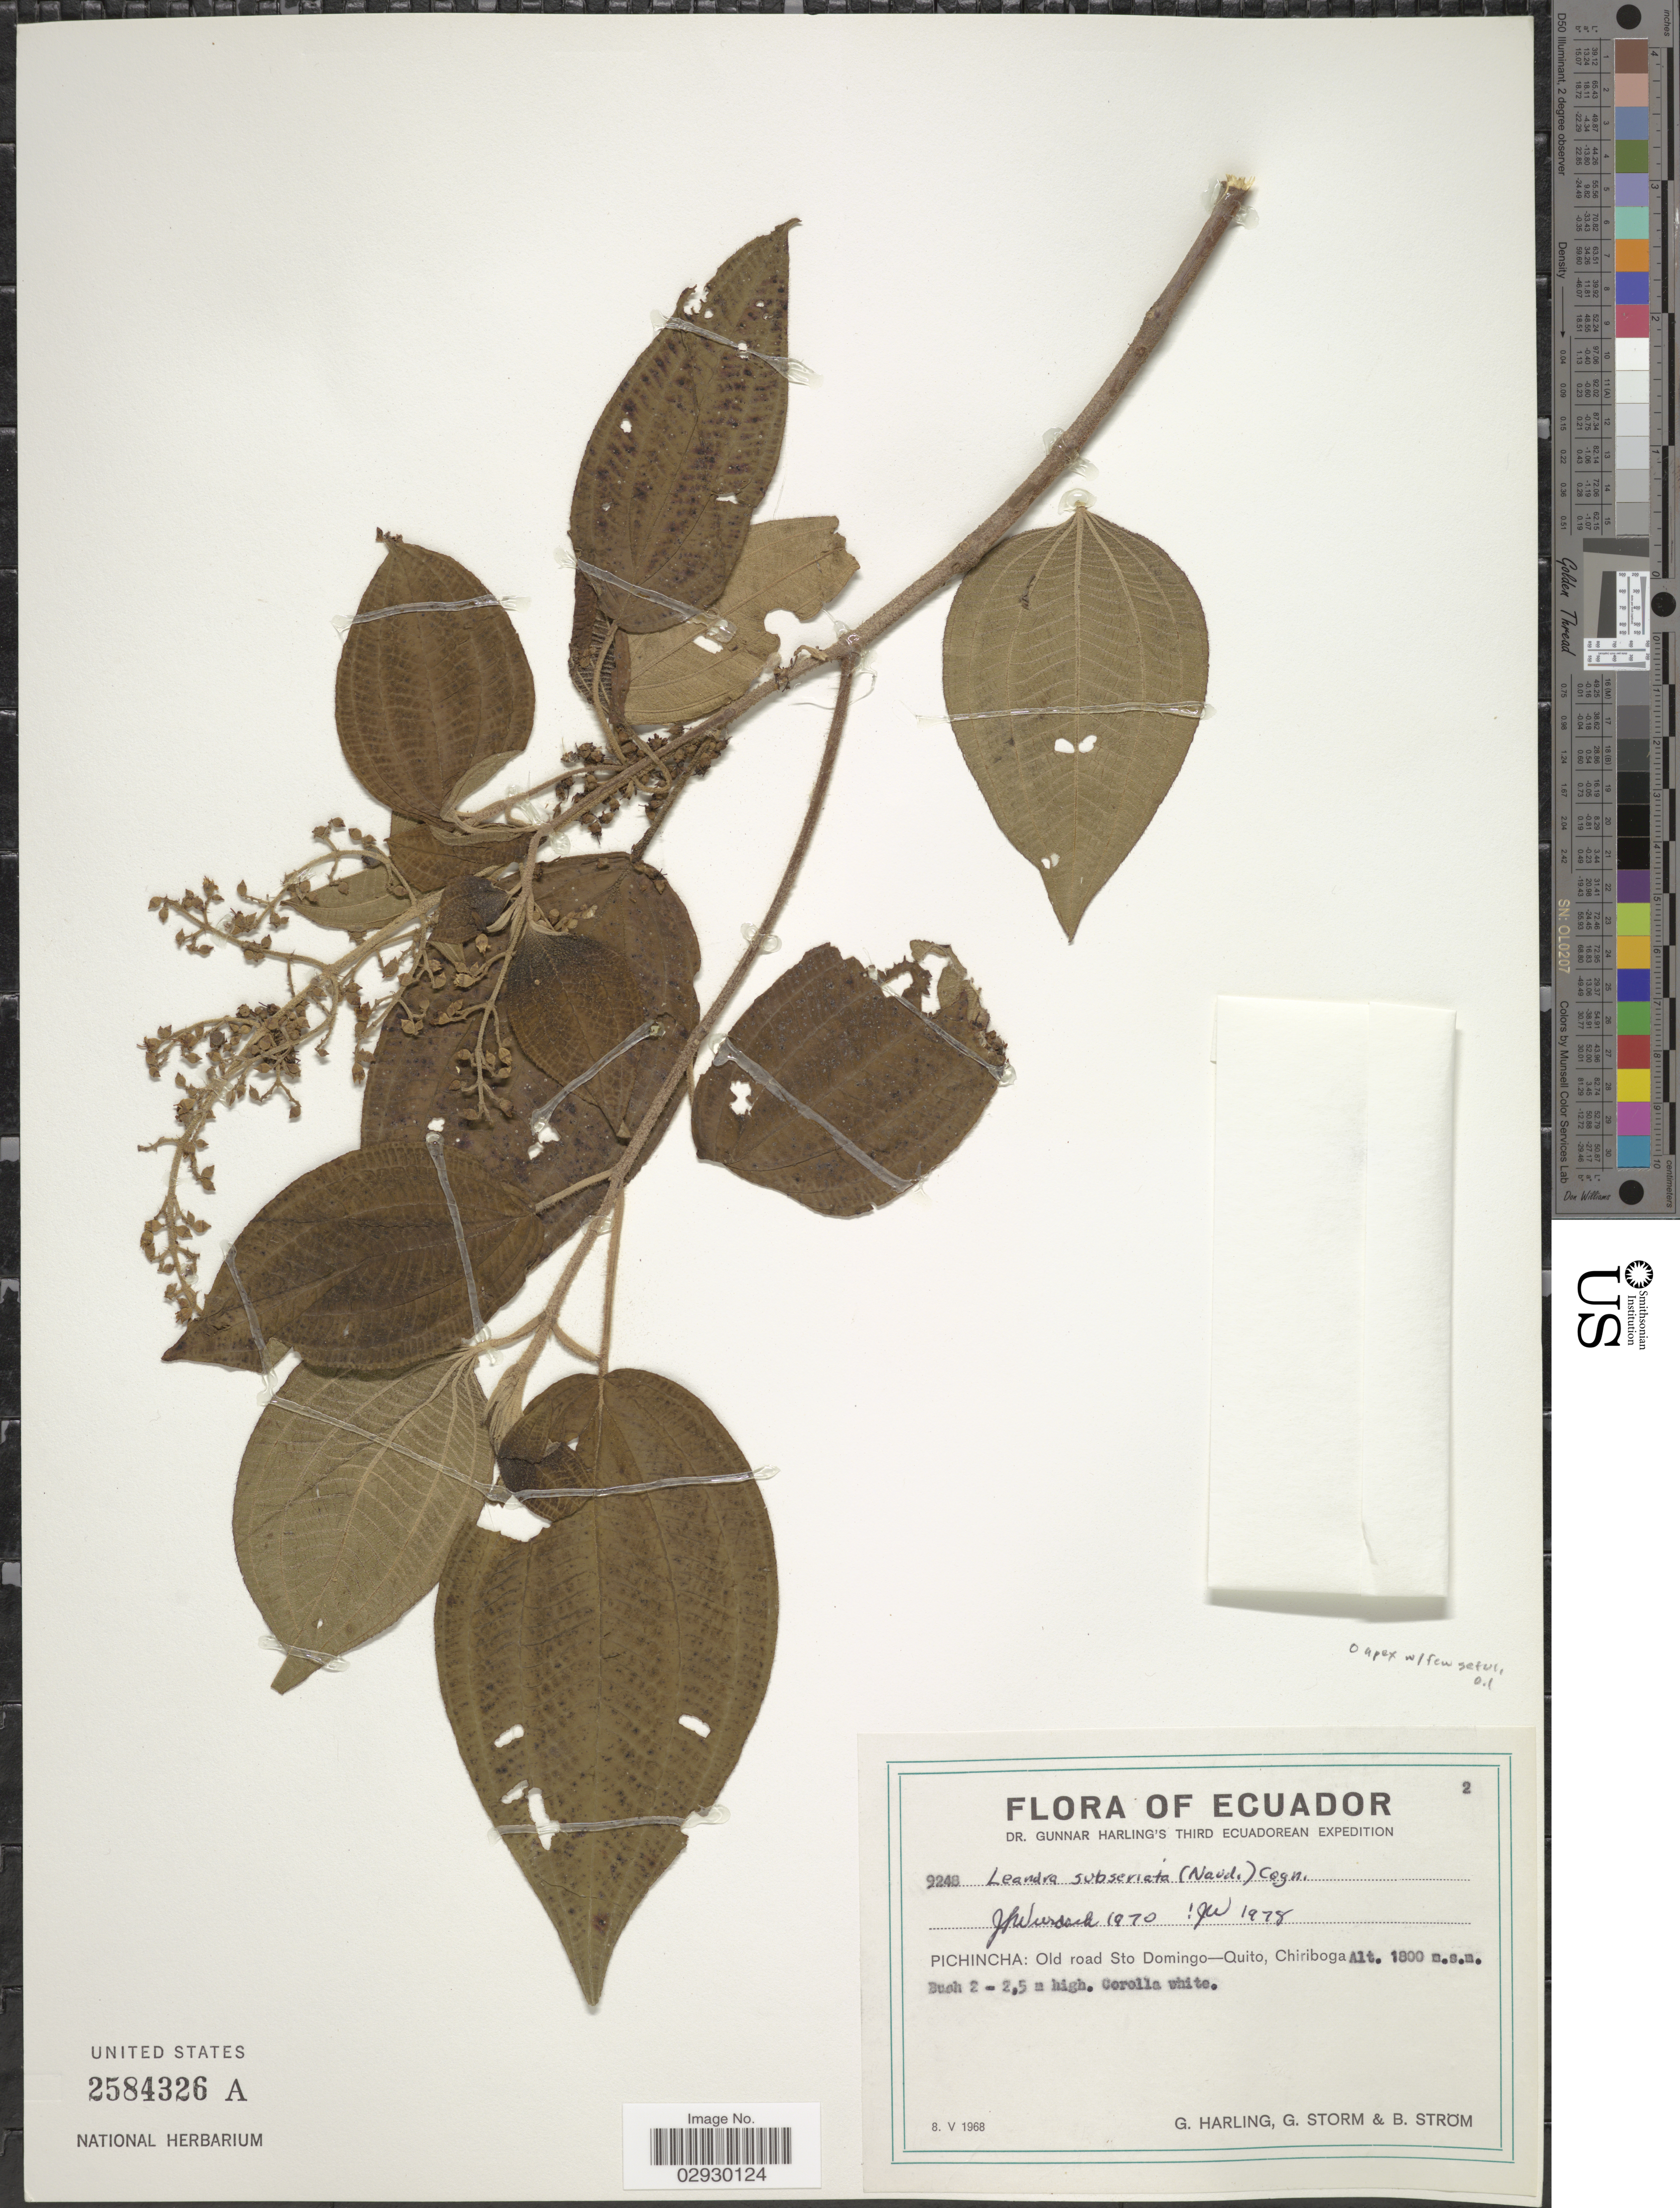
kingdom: Plantae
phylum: Tracheophyta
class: Magnoliopsida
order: Myrtales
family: Melastomataceae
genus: Leandra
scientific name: Leandra subseriata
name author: (Naudin) Cogn.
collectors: G. Harling, G. Storm & B. Strom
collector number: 9248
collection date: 1968-05-08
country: Ecuador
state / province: Pichincha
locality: Old road Sto Domingo-Quito, Chiriboga.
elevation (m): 1800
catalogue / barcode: US 2584326A